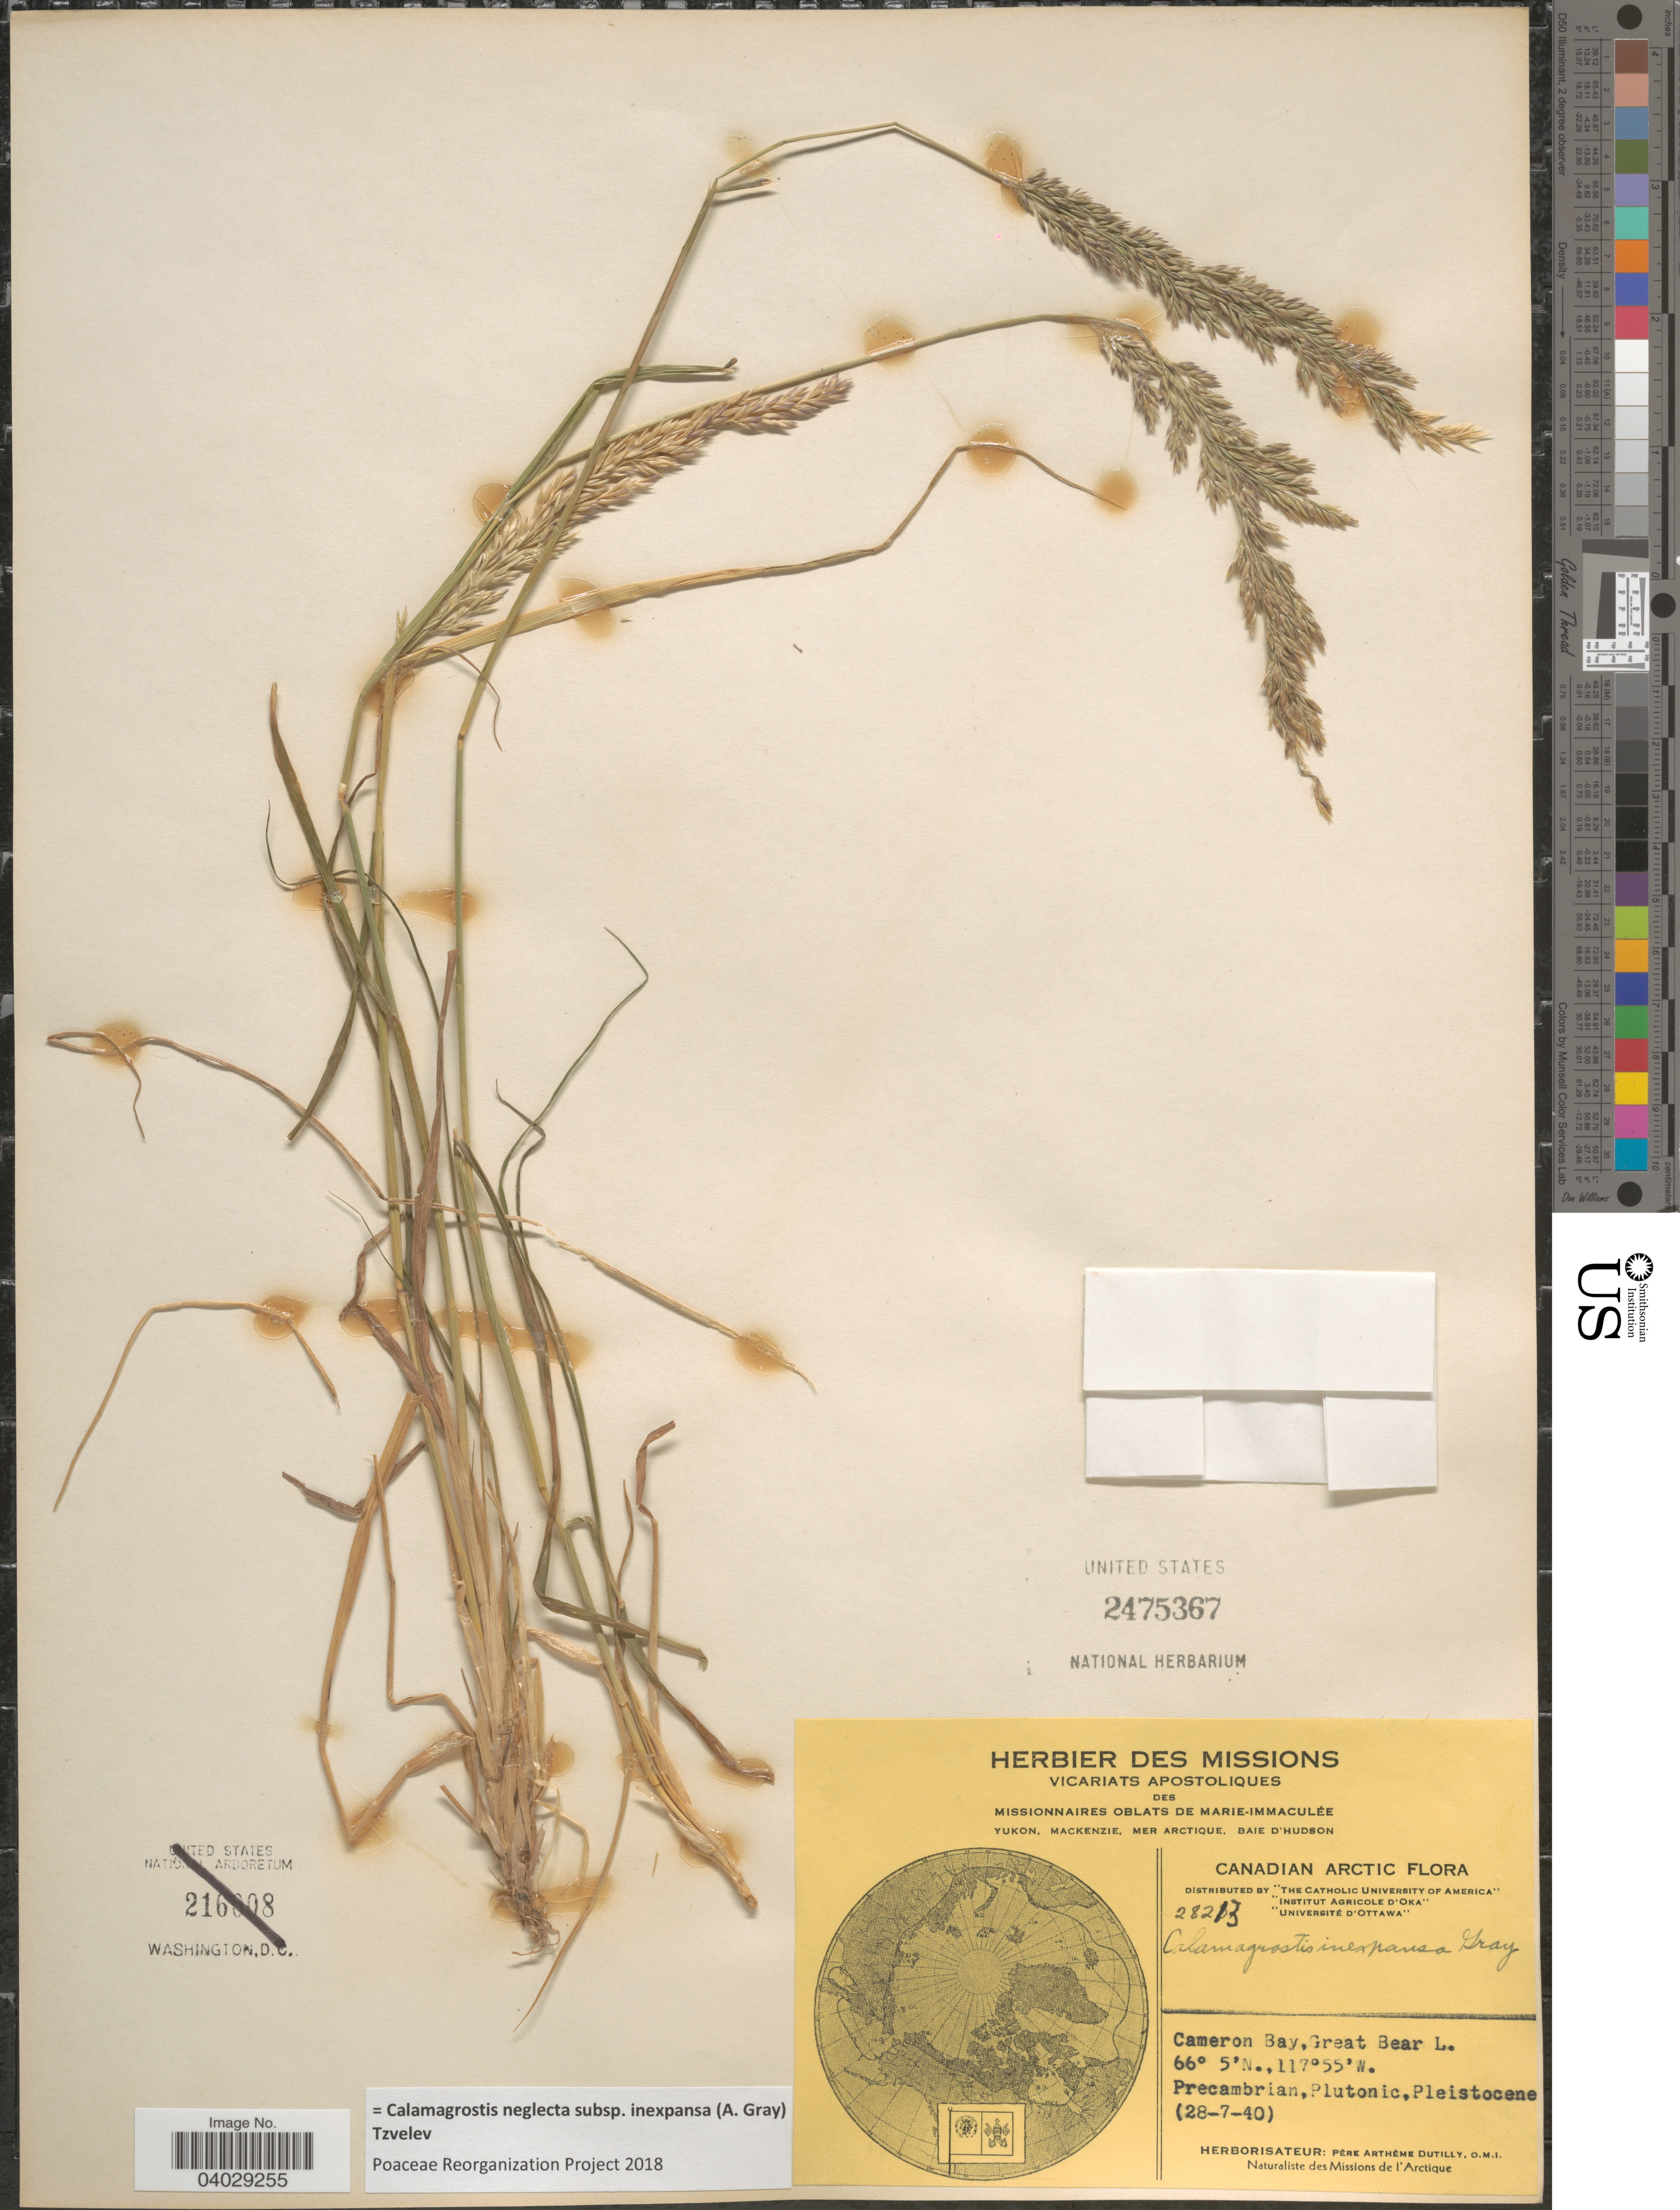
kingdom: Plantae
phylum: Tracheophyta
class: Liliopsida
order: Poales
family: Poaceae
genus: Calamagrostis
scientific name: Calamagrostis neglecta subsp. inexpansa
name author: (A. Gray) Tzvelev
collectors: P. Dutilly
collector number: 28213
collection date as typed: Transcribed d/m/y: 28/7/40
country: Canada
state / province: Nunavut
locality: Canadian Arctic. Cameron Bay, Great Bear L.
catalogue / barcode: US 2475367